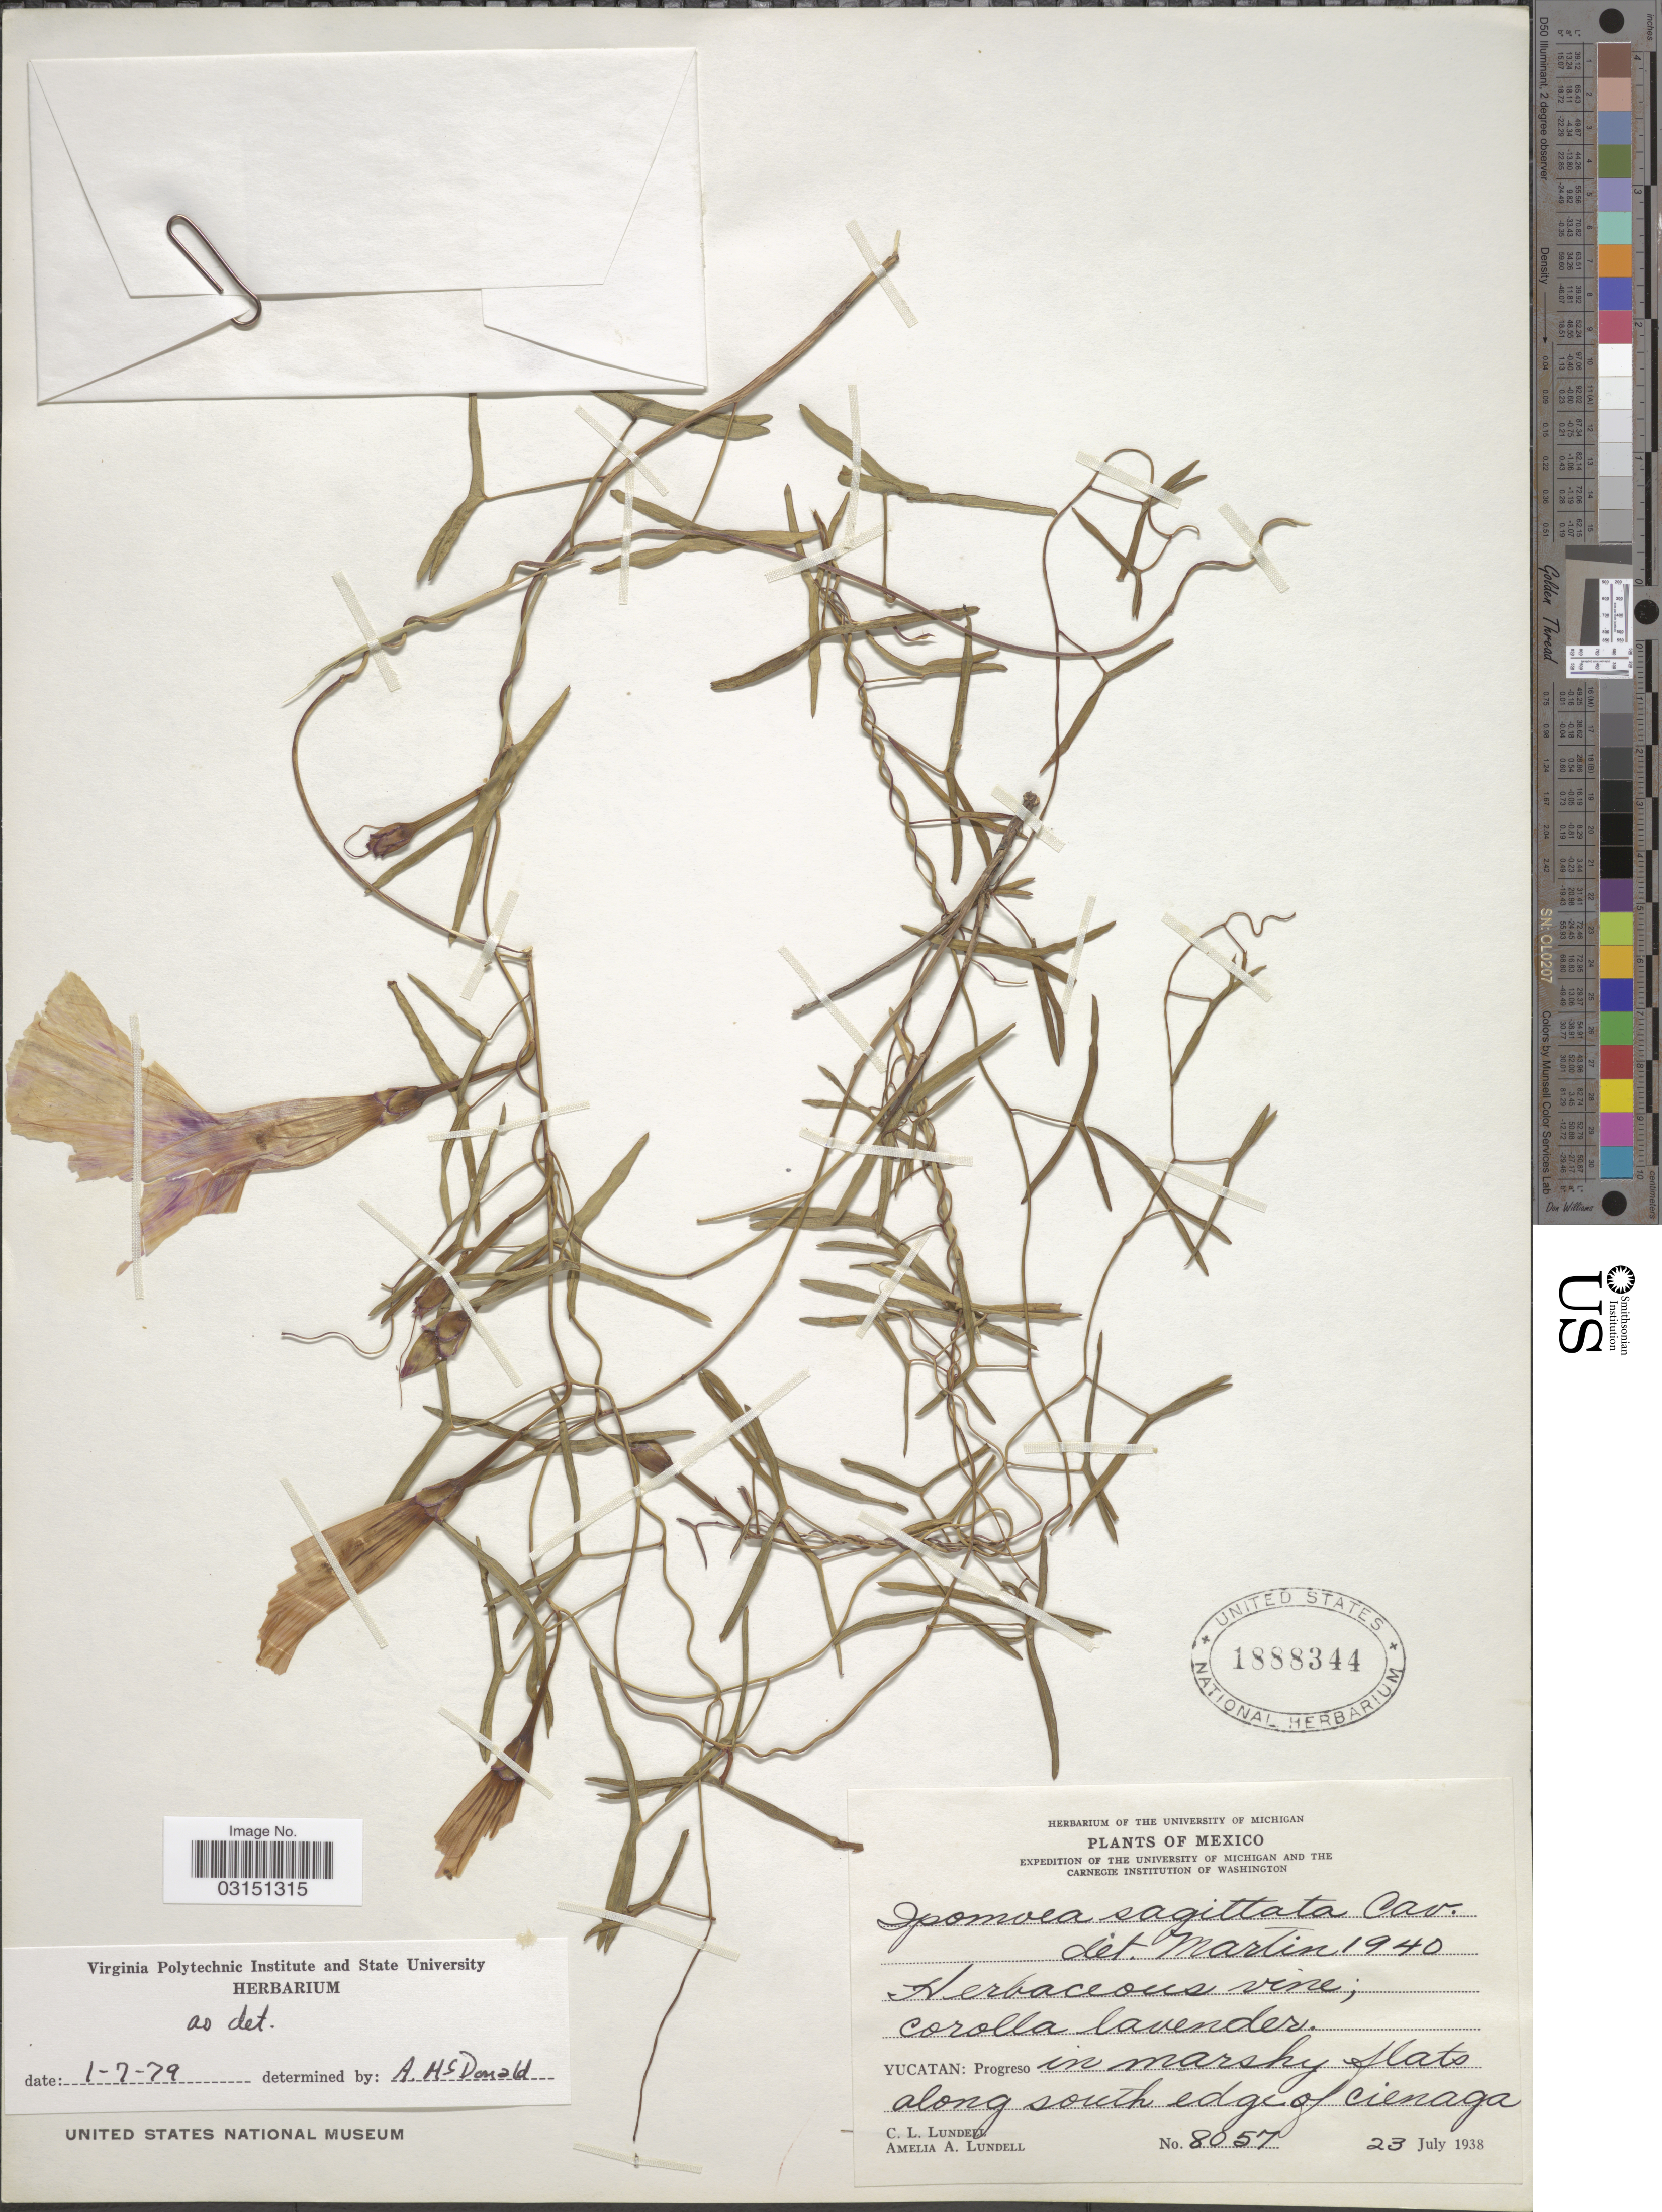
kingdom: Plantae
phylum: Tracheophyta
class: Magnoliopsida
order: Solanales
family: Convolvulaceae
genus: Ipomoea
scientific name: Ipomoea sagittata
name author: Poir.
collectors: C. L. Lundell & A. A. Lundell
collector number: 8057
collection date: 1938-07-23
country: Mexico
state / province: Yucatán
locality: Progreso in marshy flats along south edge of cienaga.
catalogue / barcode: US 1888344